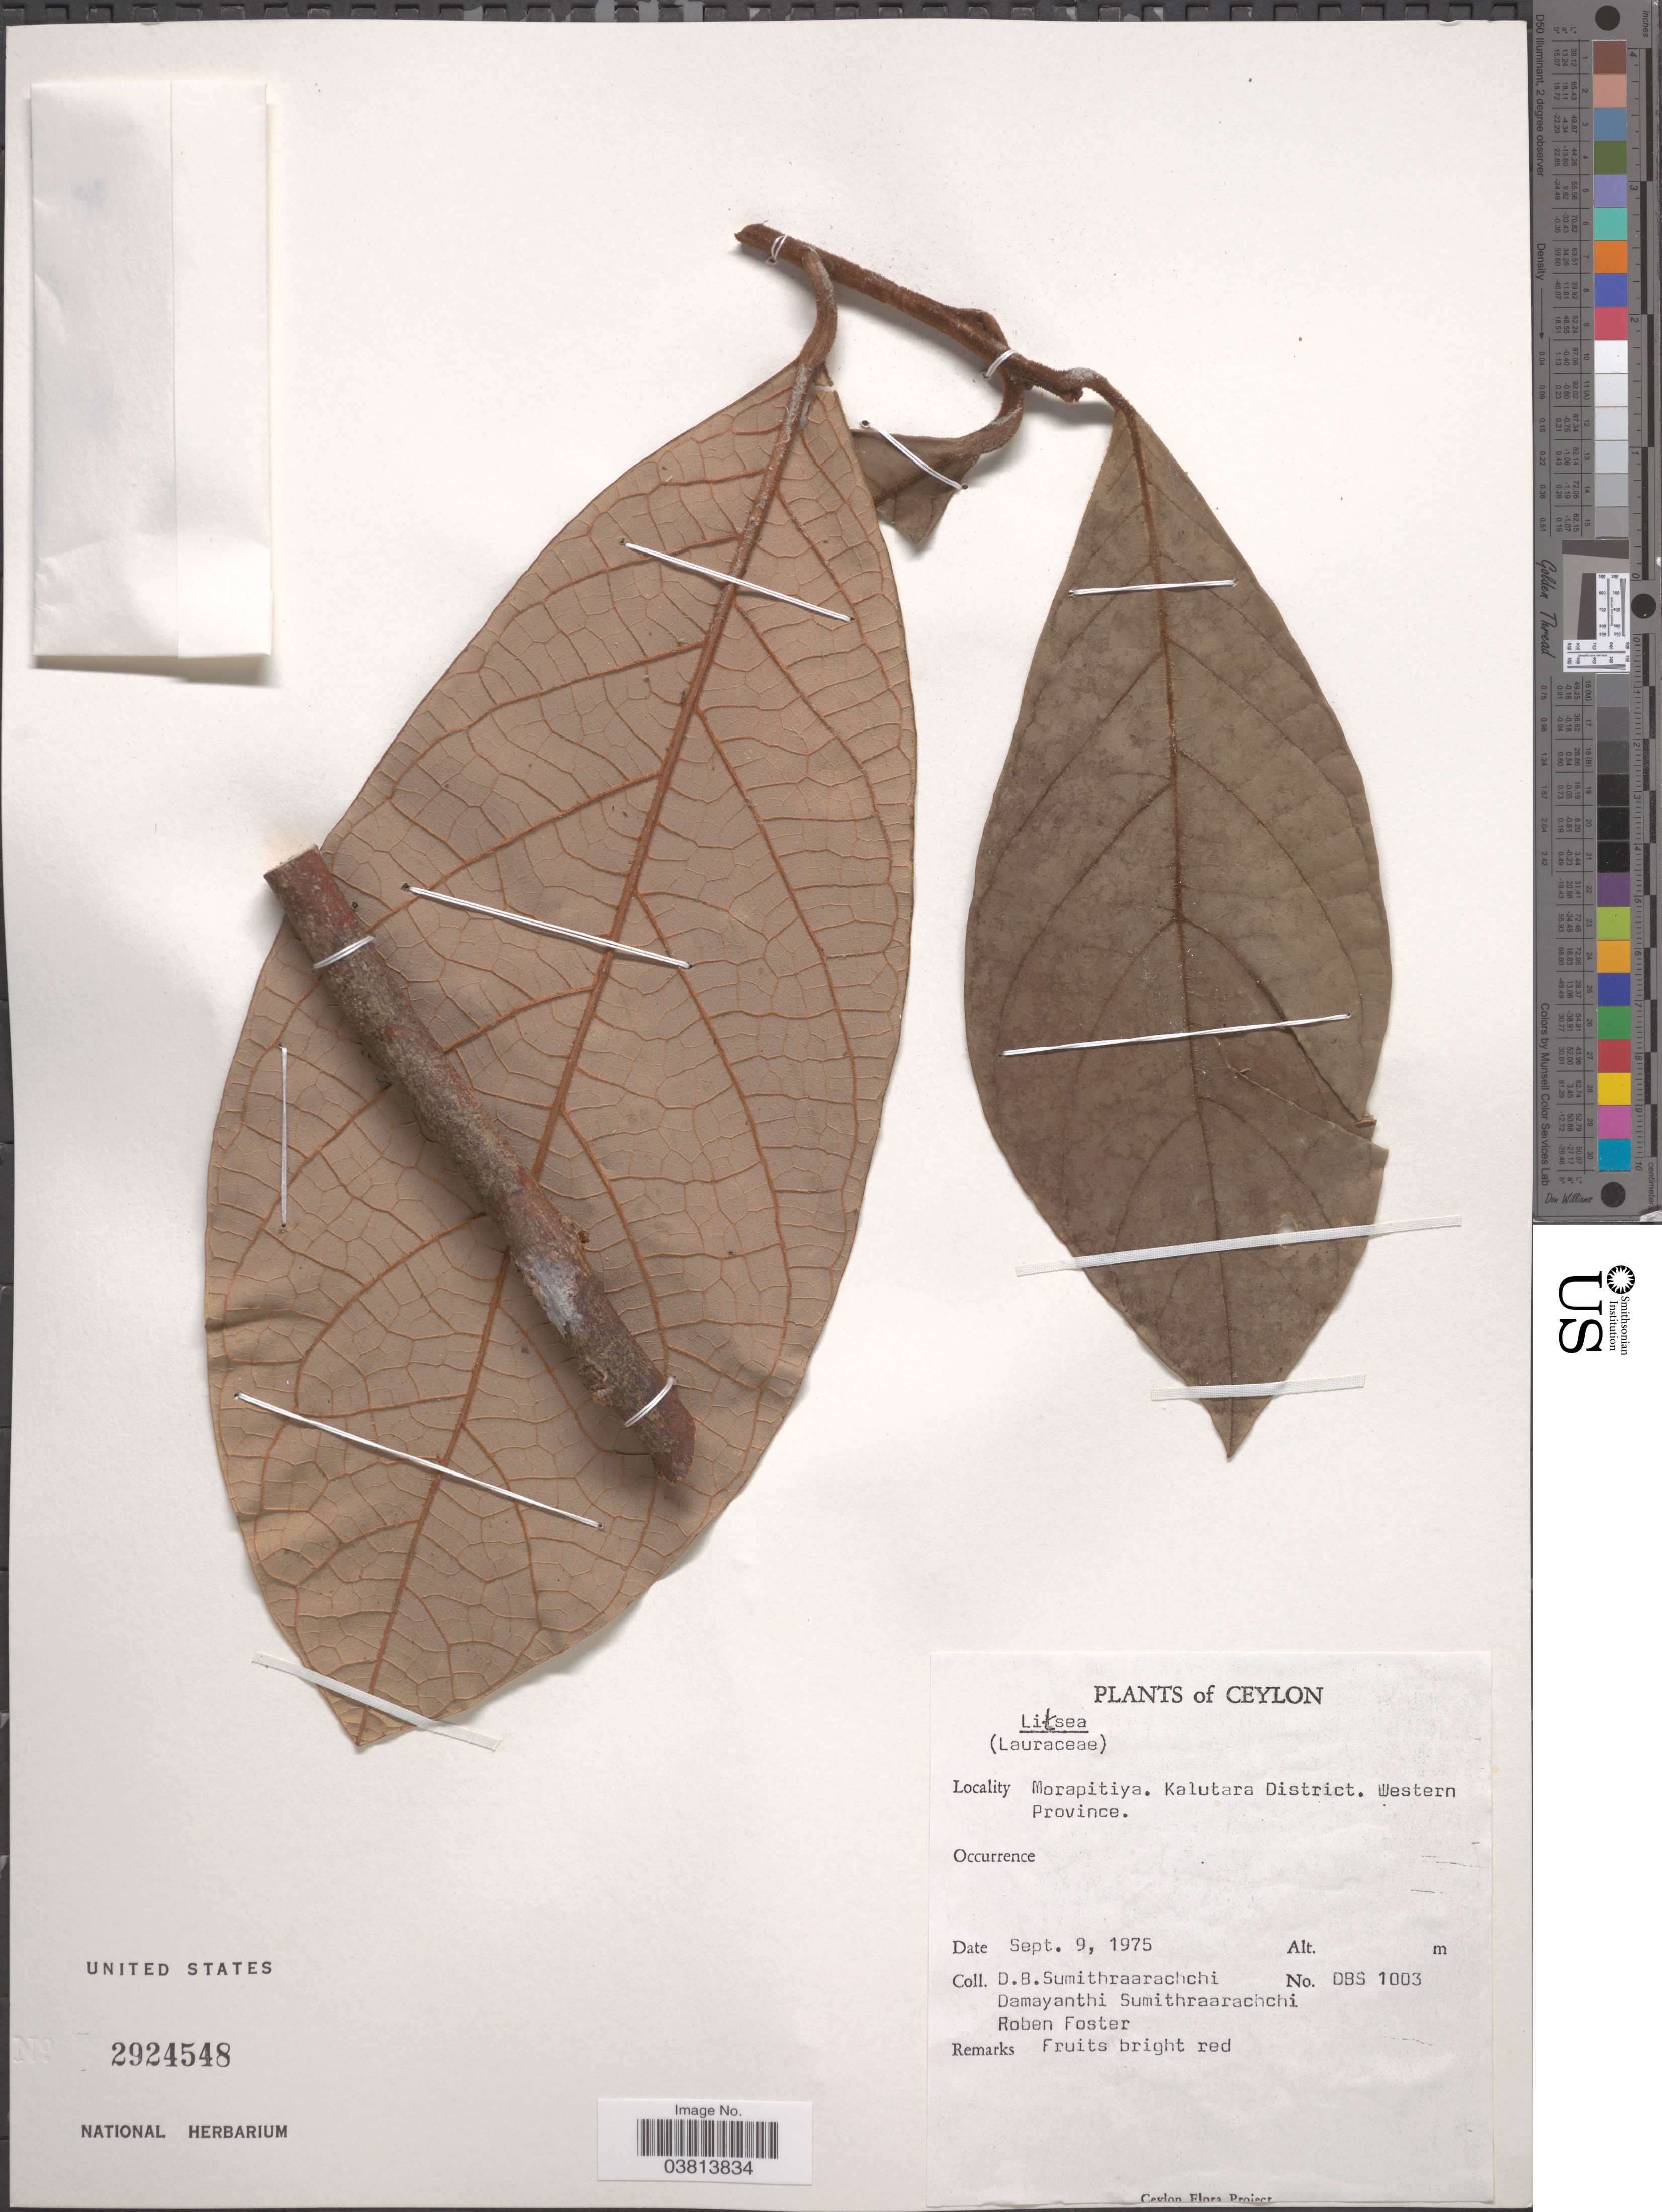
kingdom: Plantae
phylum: Tracheophyta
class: Magnoliopsida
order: Laurales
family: Lauraceae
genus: Litsea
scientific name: Litsea sp.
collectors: D. B. Sumithraarachchi, D. Sumithraarachchi & R. Foster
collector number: DBS 1003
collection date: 1975-09-09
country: Sri Lanka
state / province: Western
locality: Ceylon. Morapitiya. Kalutara District.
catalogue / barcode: US 2924548